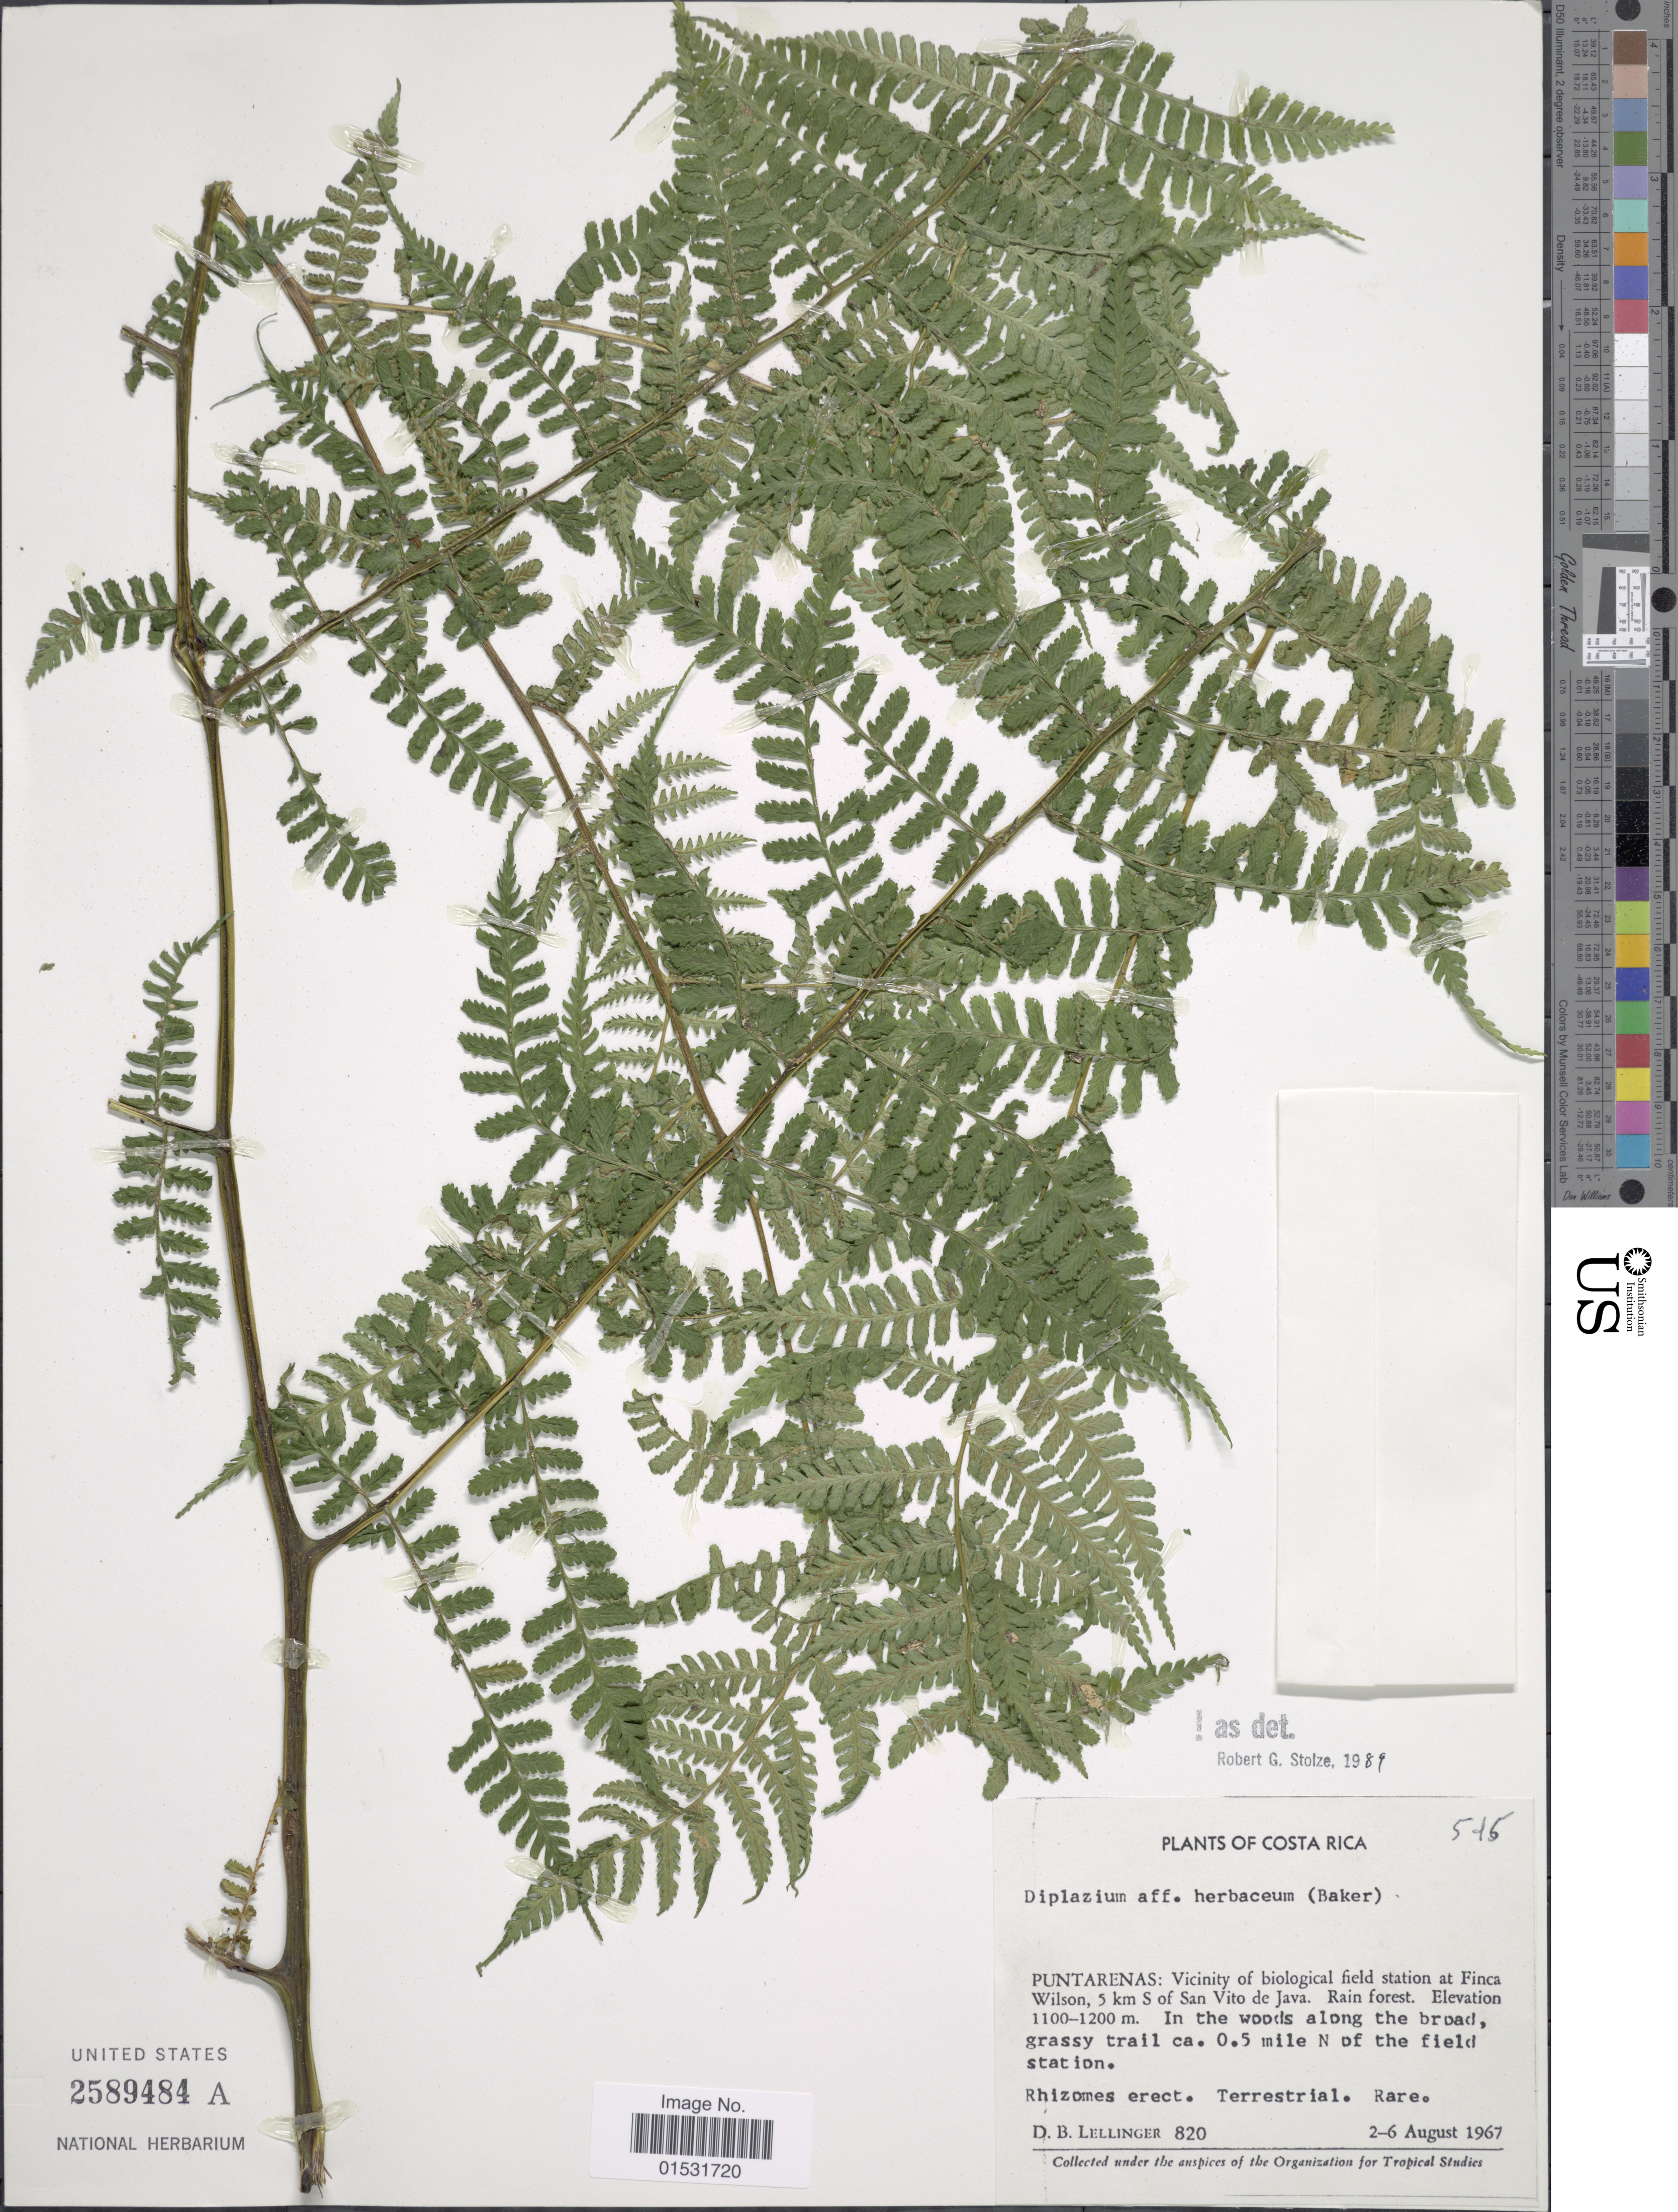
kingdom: Plantae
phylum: Tracheophyta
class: Polypodiopsida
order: Polypodiales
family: Athyriaceae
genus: Diplazium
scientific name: Diplazium gomezianum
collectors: D. B. Lellinger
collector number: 820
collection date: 1967-08-02/1967-08-06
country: Costa Rica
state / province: Puntarenas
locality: Vicinity of biological field station at Finca Wilson, 5 km S of San Vito de Java.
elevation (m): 1100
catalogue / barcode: US 2589484A